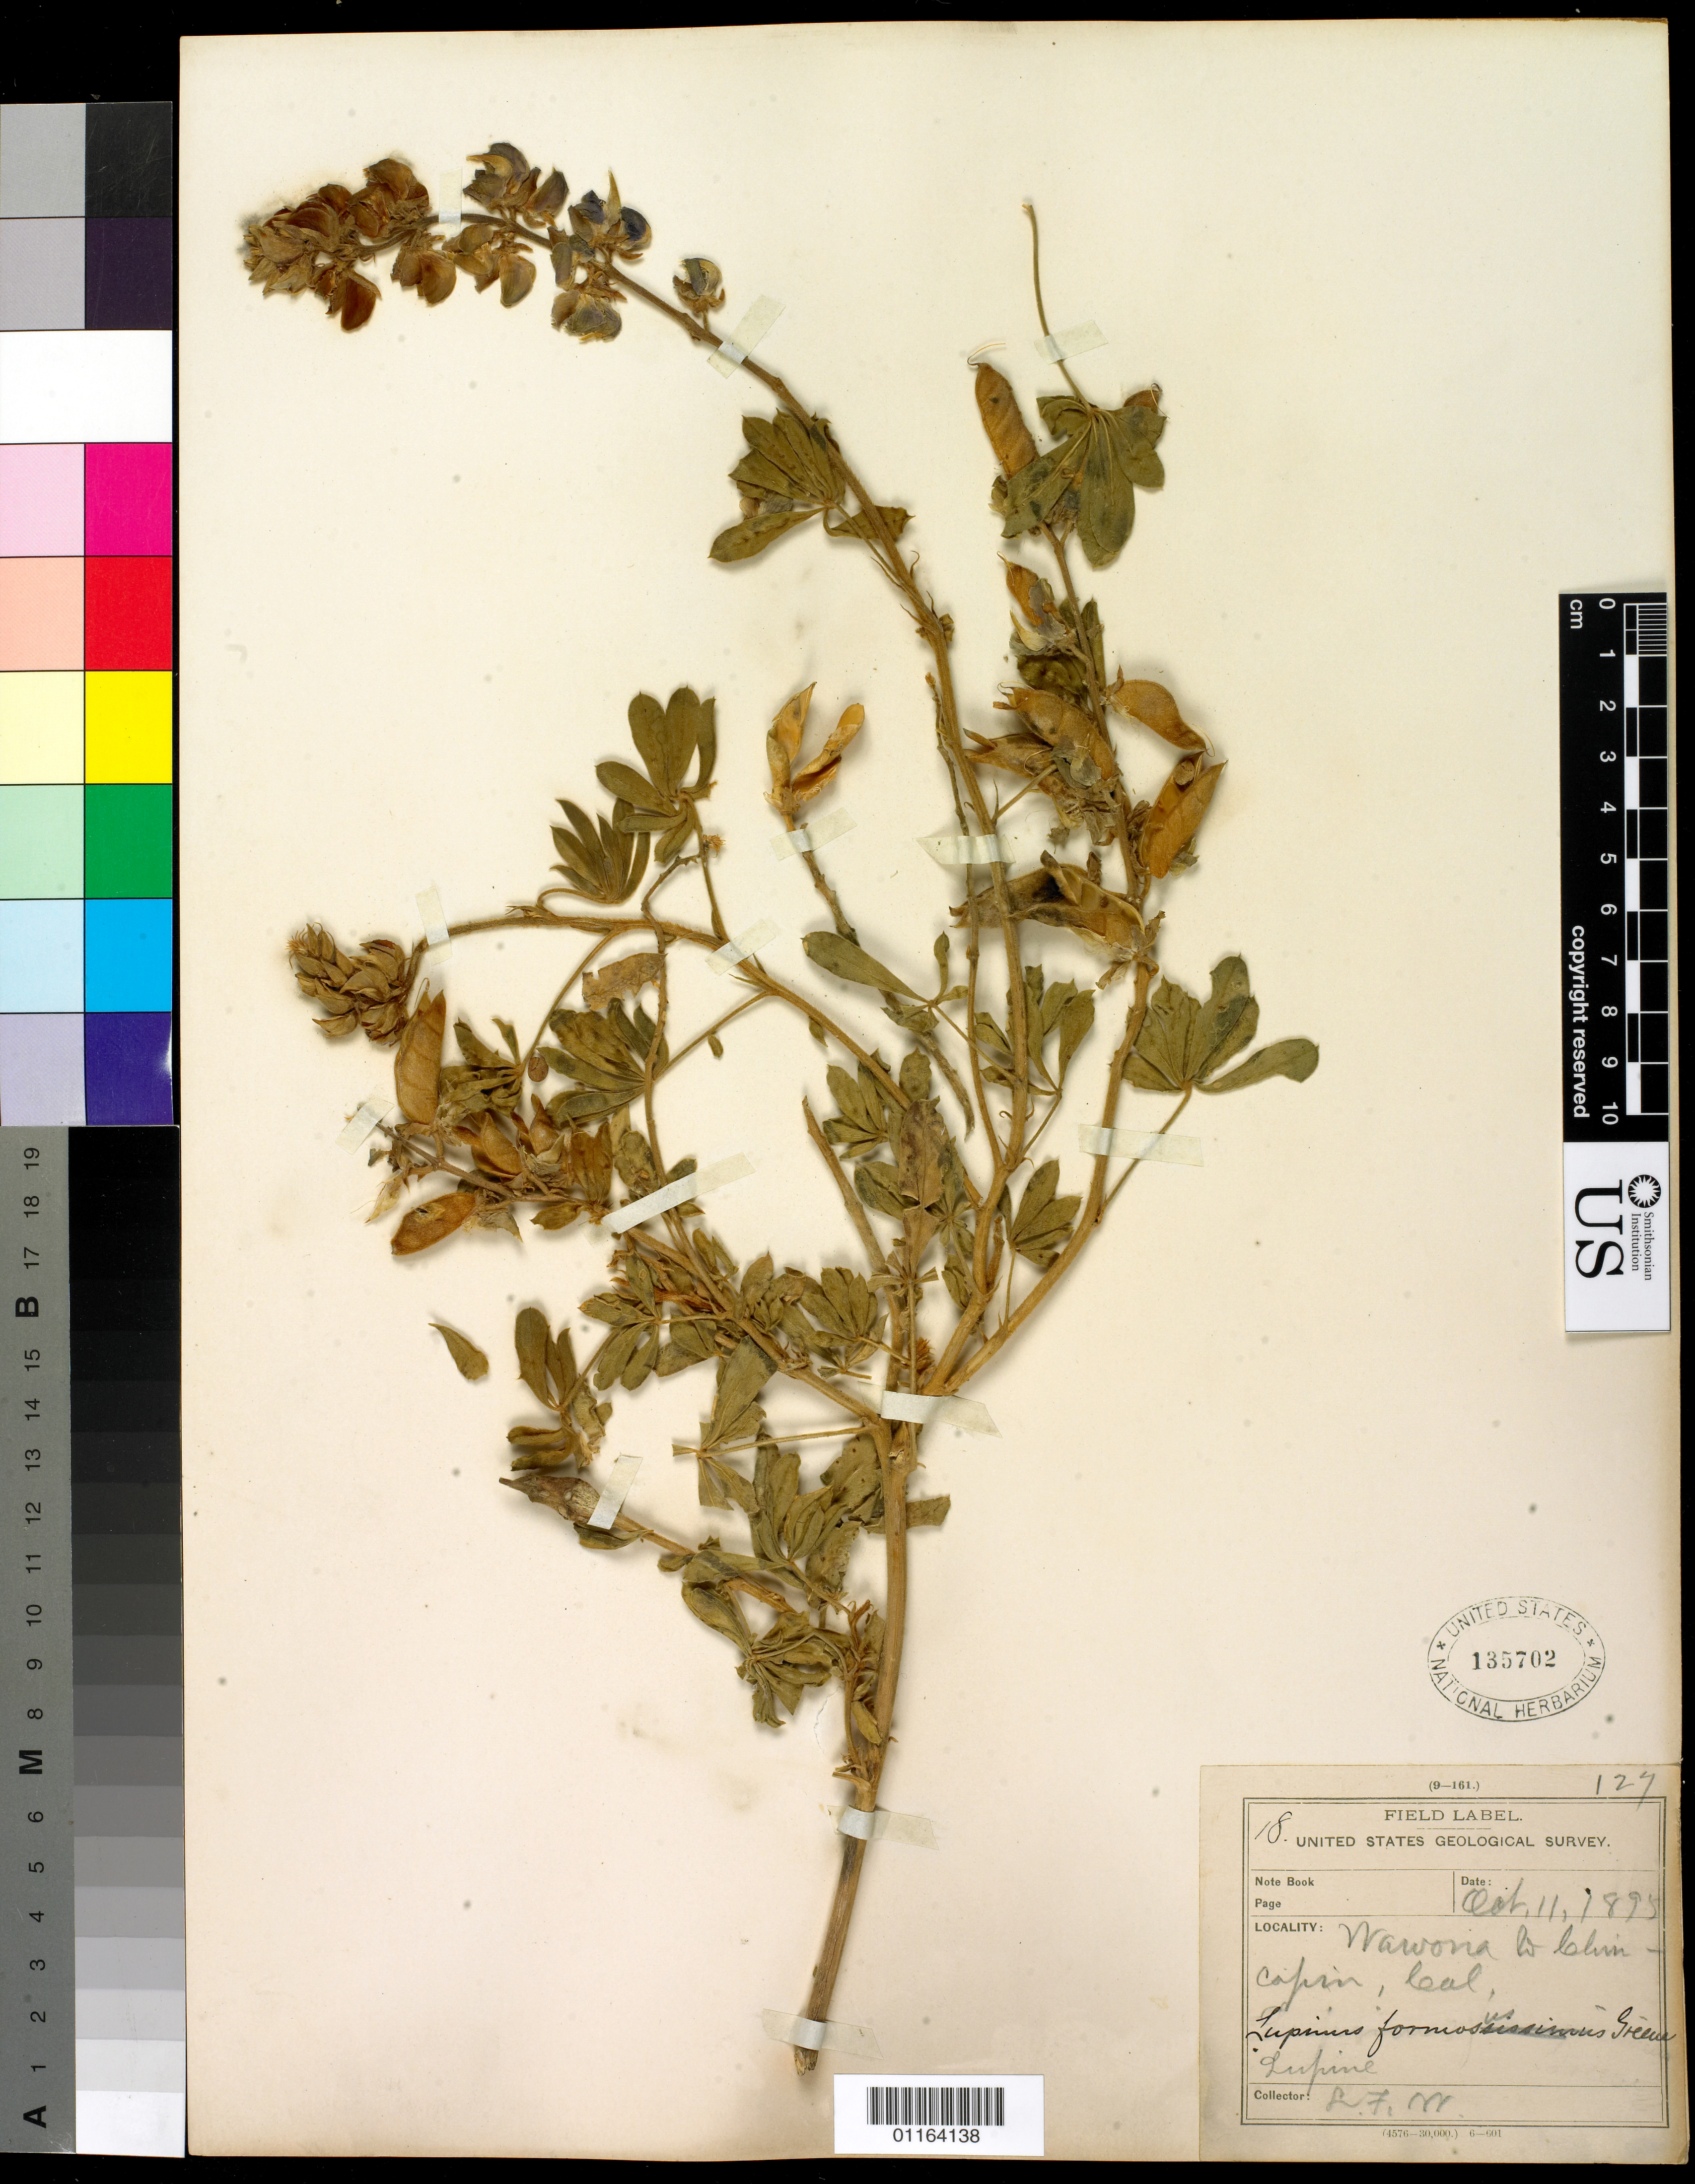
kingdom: Plantae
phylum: Tracheophyta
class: Magnoliopsida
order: Fabales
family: Fabaceae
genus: Lupinus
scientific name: Lupinus formosus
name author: Greene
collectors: L. F. Ward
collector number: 18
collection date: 1895-10-11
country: United States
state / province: California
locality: Wawona to Chincapin.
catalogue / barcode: US 135702